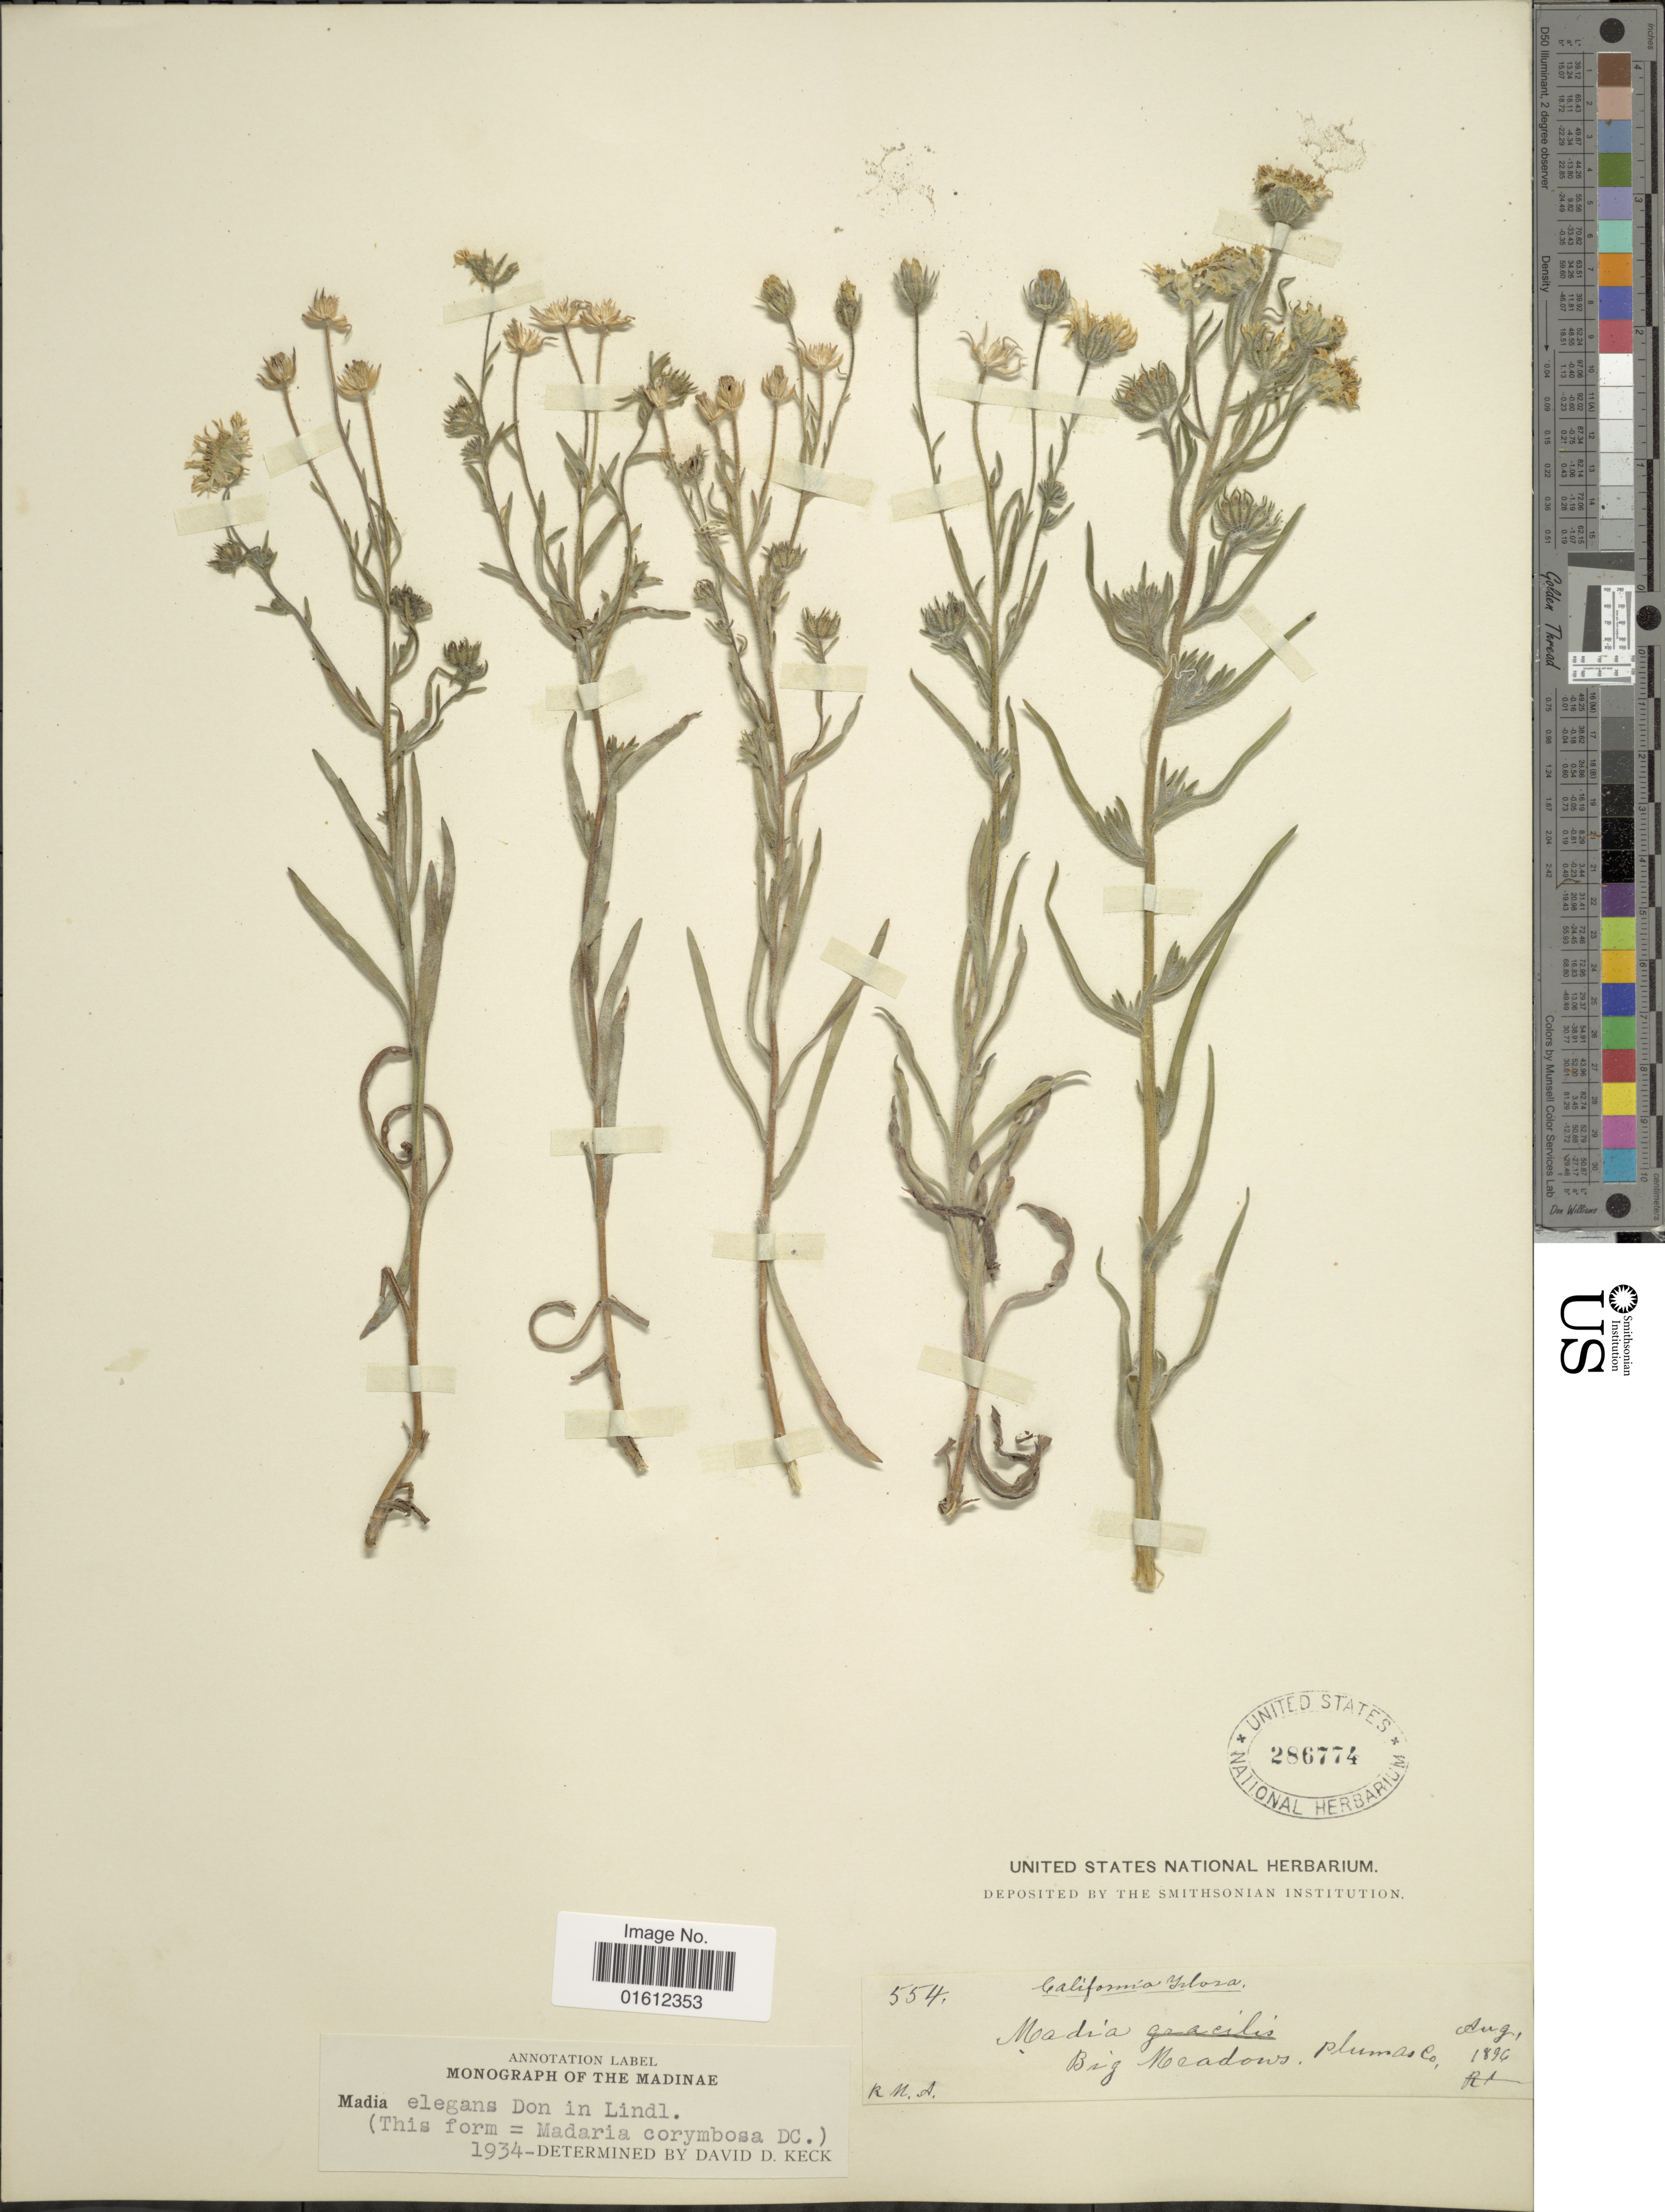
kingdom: Plantae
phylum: Tracheophyta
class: Magnoliopsida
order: Asterales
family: Asteraceae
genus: Madia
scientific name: Madia elegans subsp. elegans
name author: D. Don ex Lindl.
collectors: R. Austin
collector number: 554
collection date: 1896-08-01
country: United States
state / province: California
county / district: Plumas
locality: Big Meadows, Plumas Co.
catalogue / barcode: US 286774